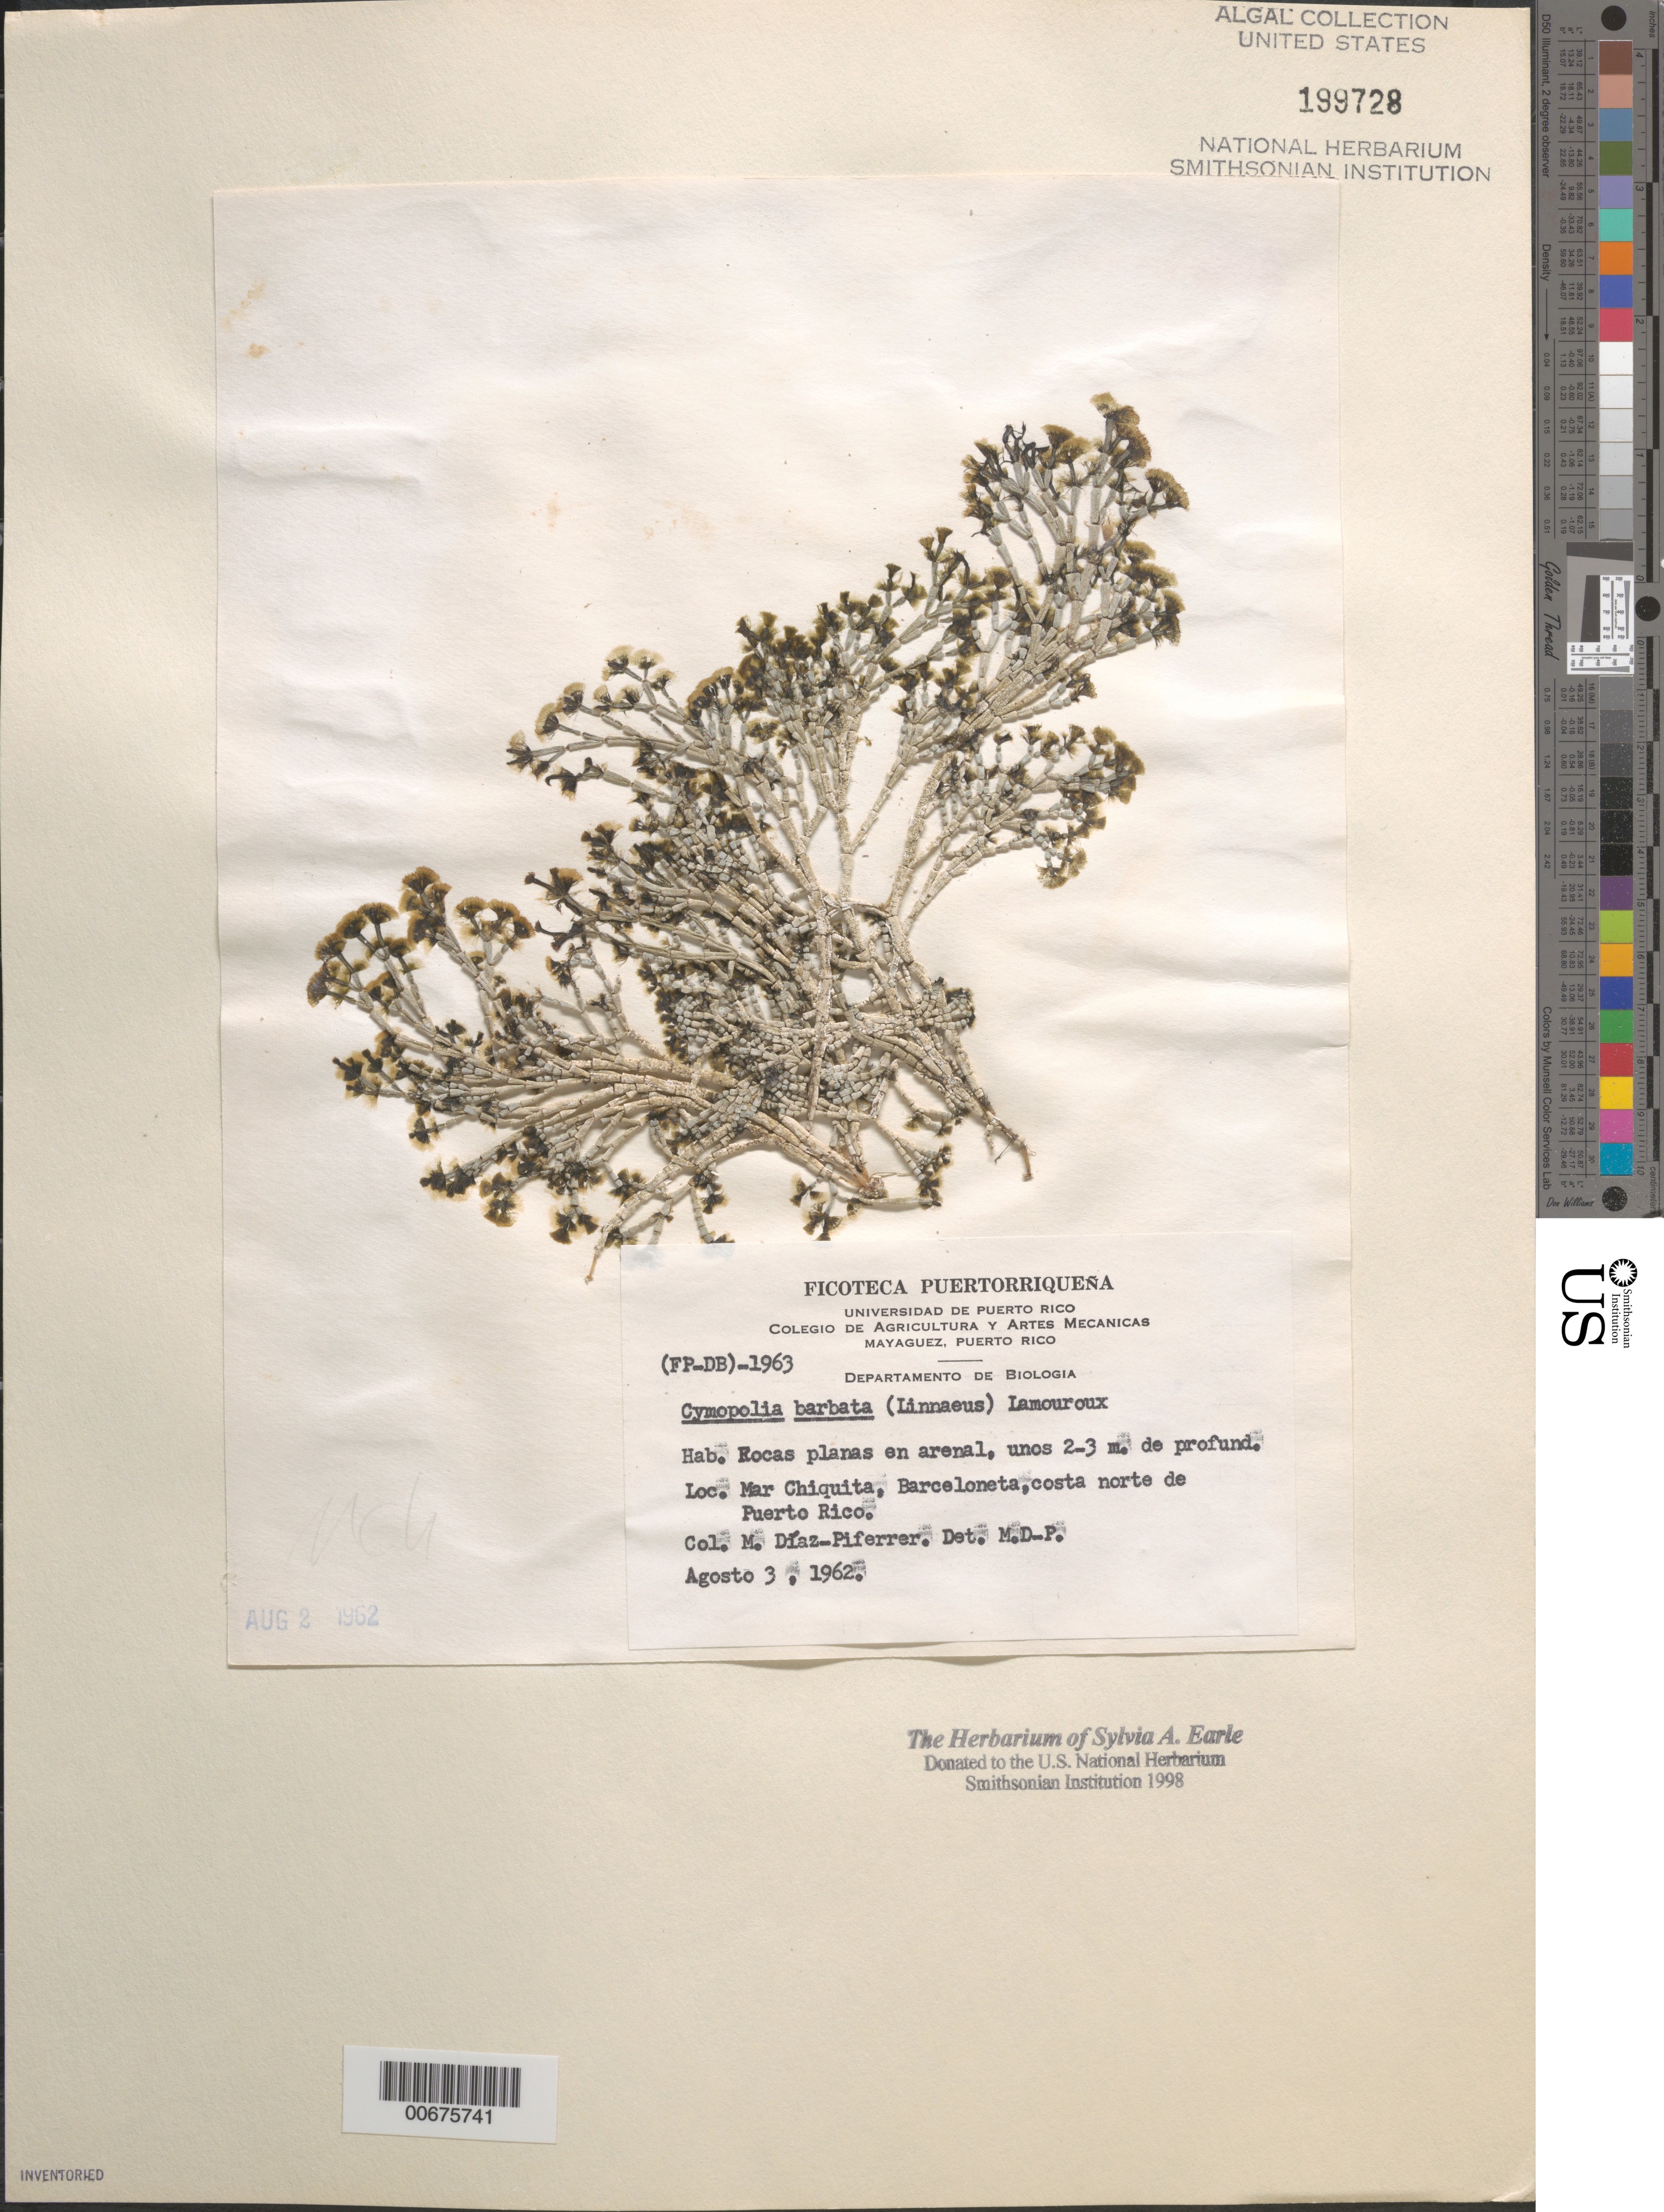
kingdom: Plantae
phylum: Chlorophyta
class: Ulvophyceae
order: Dasycladales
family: Dasycladaceae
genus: Cymopolia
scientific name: Cymopolia barbata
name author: (L.) J.V.Lamouroux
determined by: Diaz-Piferrer, M.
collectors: M. Diaz-Piferrer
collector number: (fp-db) 1963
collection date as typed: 03 Aug 1962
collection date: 1962-08-03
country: Puerto Rico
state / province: Barceloneta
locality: Mar Chiquita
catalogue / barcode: US 199728